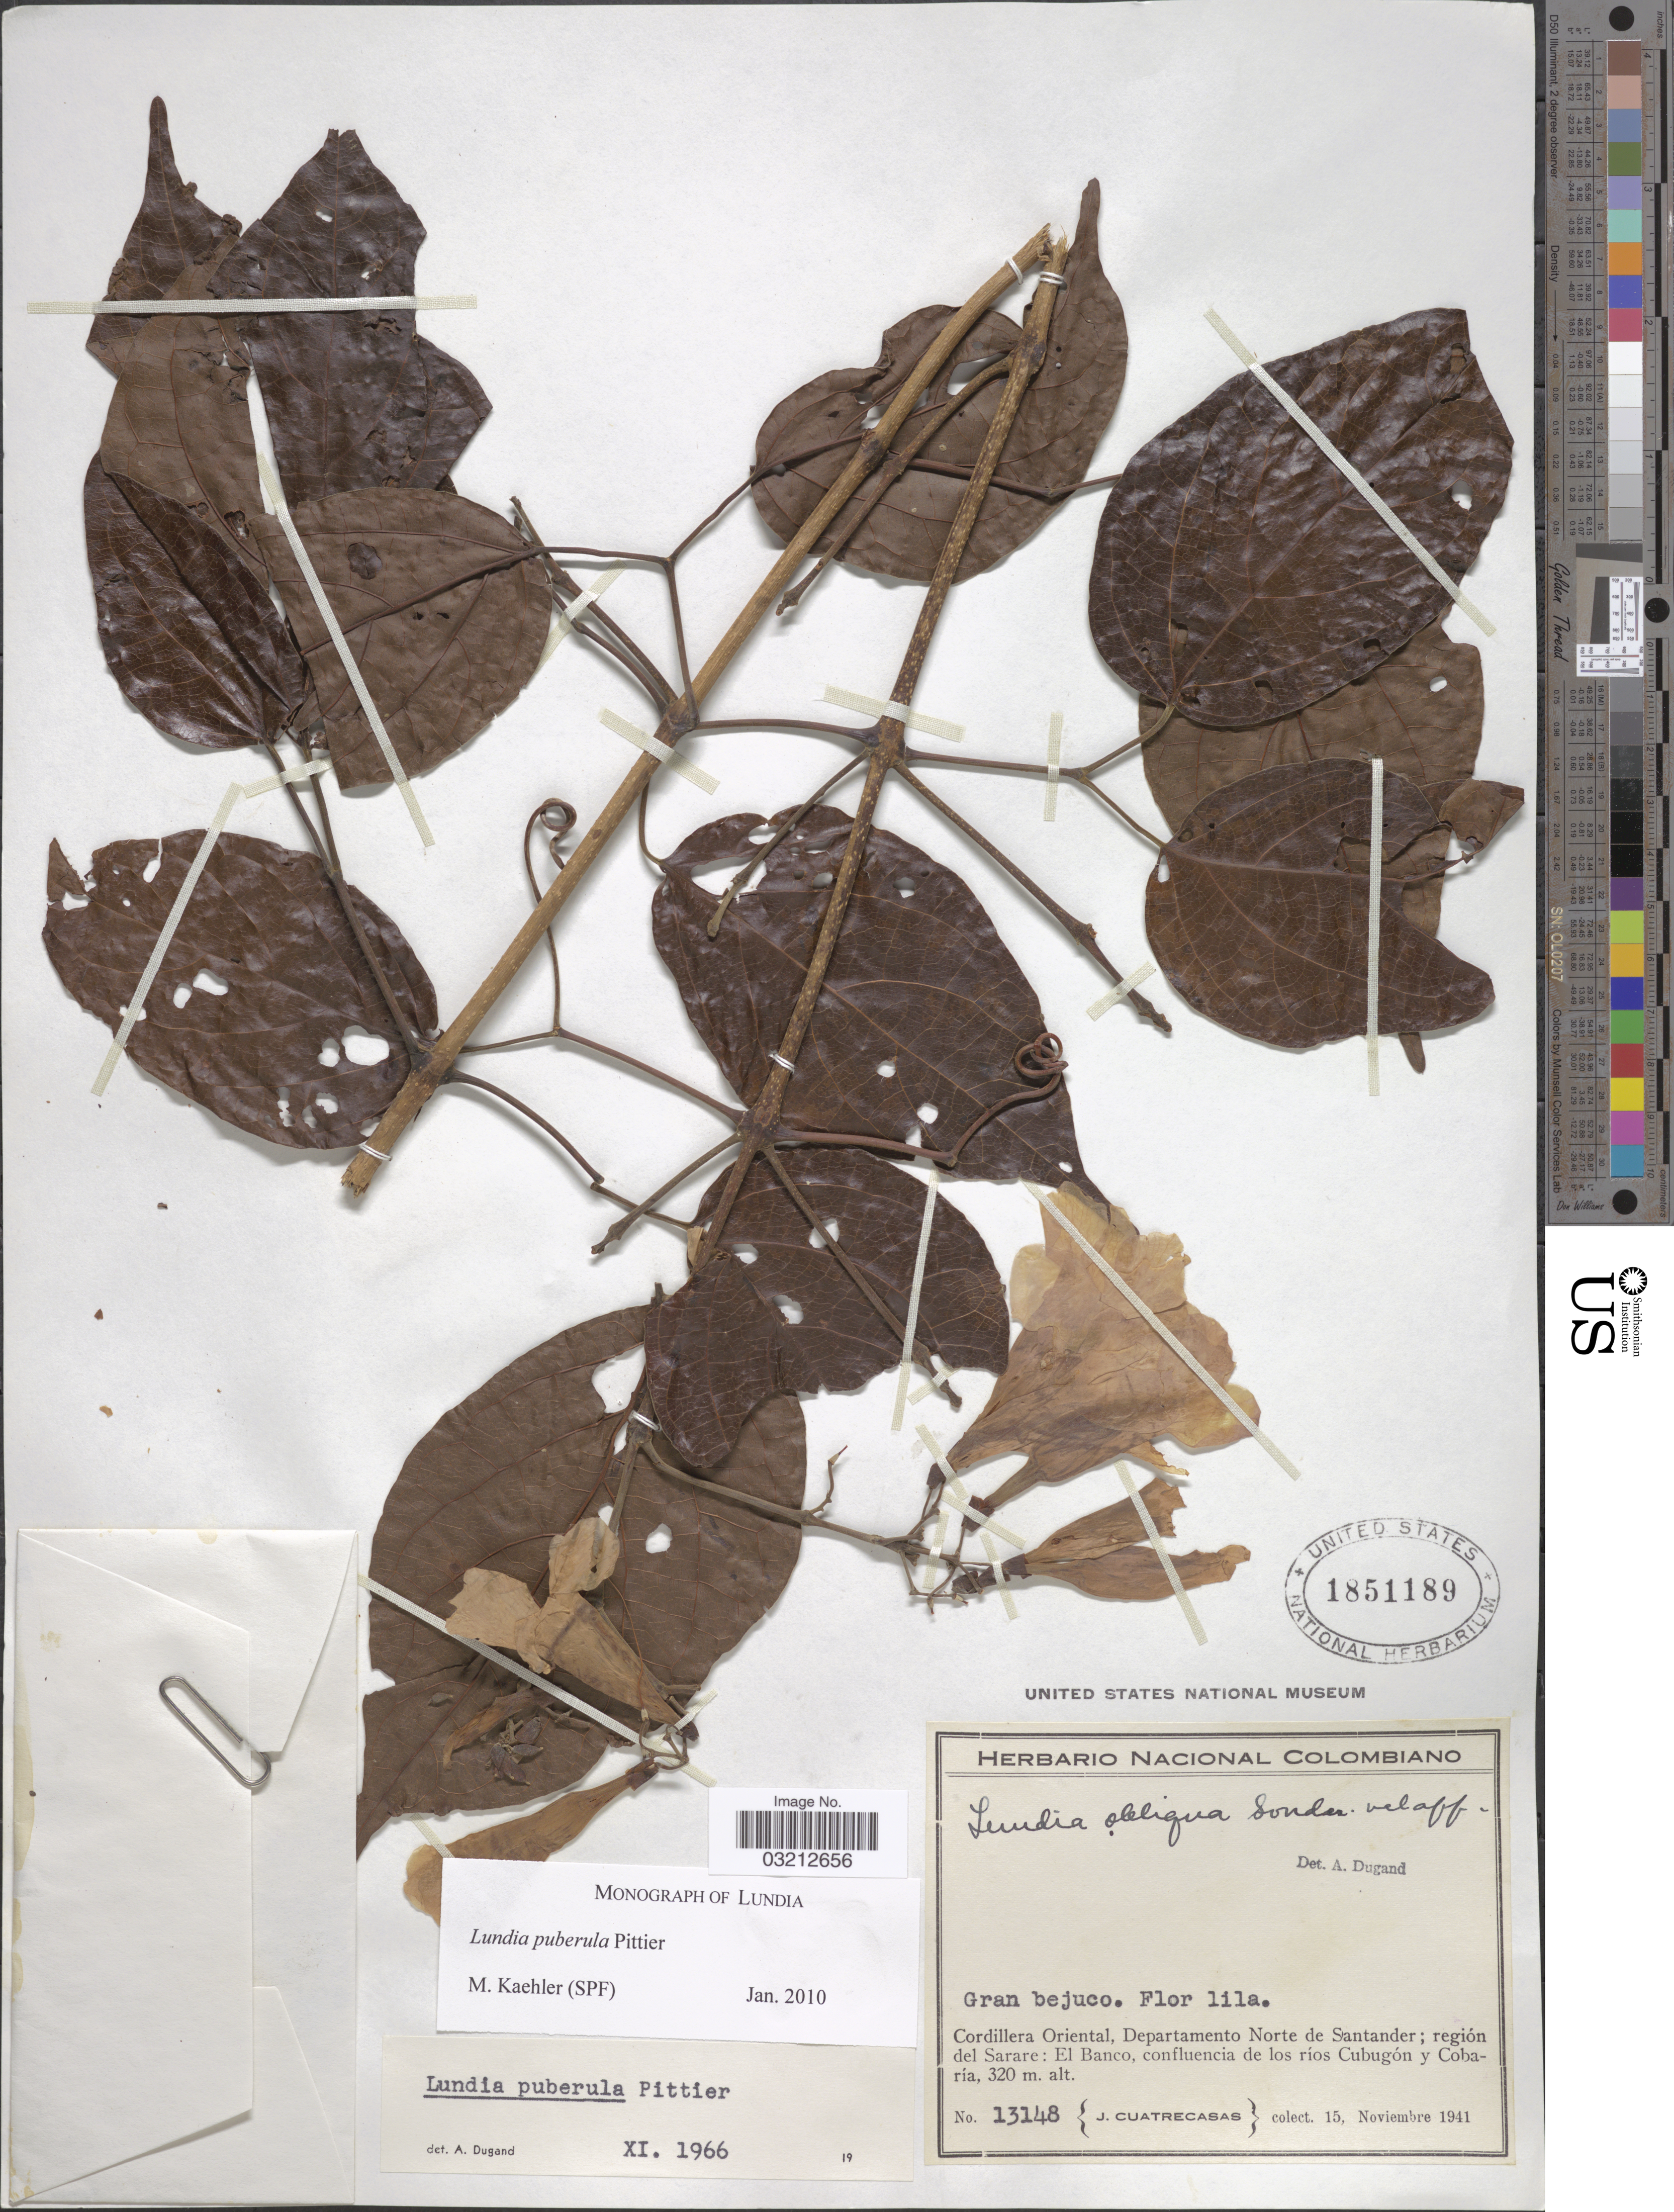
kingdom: Plantae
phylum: Tracheophyta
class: Magnoliopsida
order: Lamiales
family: Bignoniaceae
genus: Lundia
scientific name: Lundia puberula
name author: Pittier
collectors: J. Cuatrecasas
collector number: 13148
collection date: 1941-11-15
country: Colombia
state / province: Norte de Santander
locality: Cordillera Oriental, Departamento Norte de Santander; región del Sarare; El Banco, confluencia de los ríos Cubugón y Cobaría.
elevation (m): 320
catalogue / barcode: US 1851189